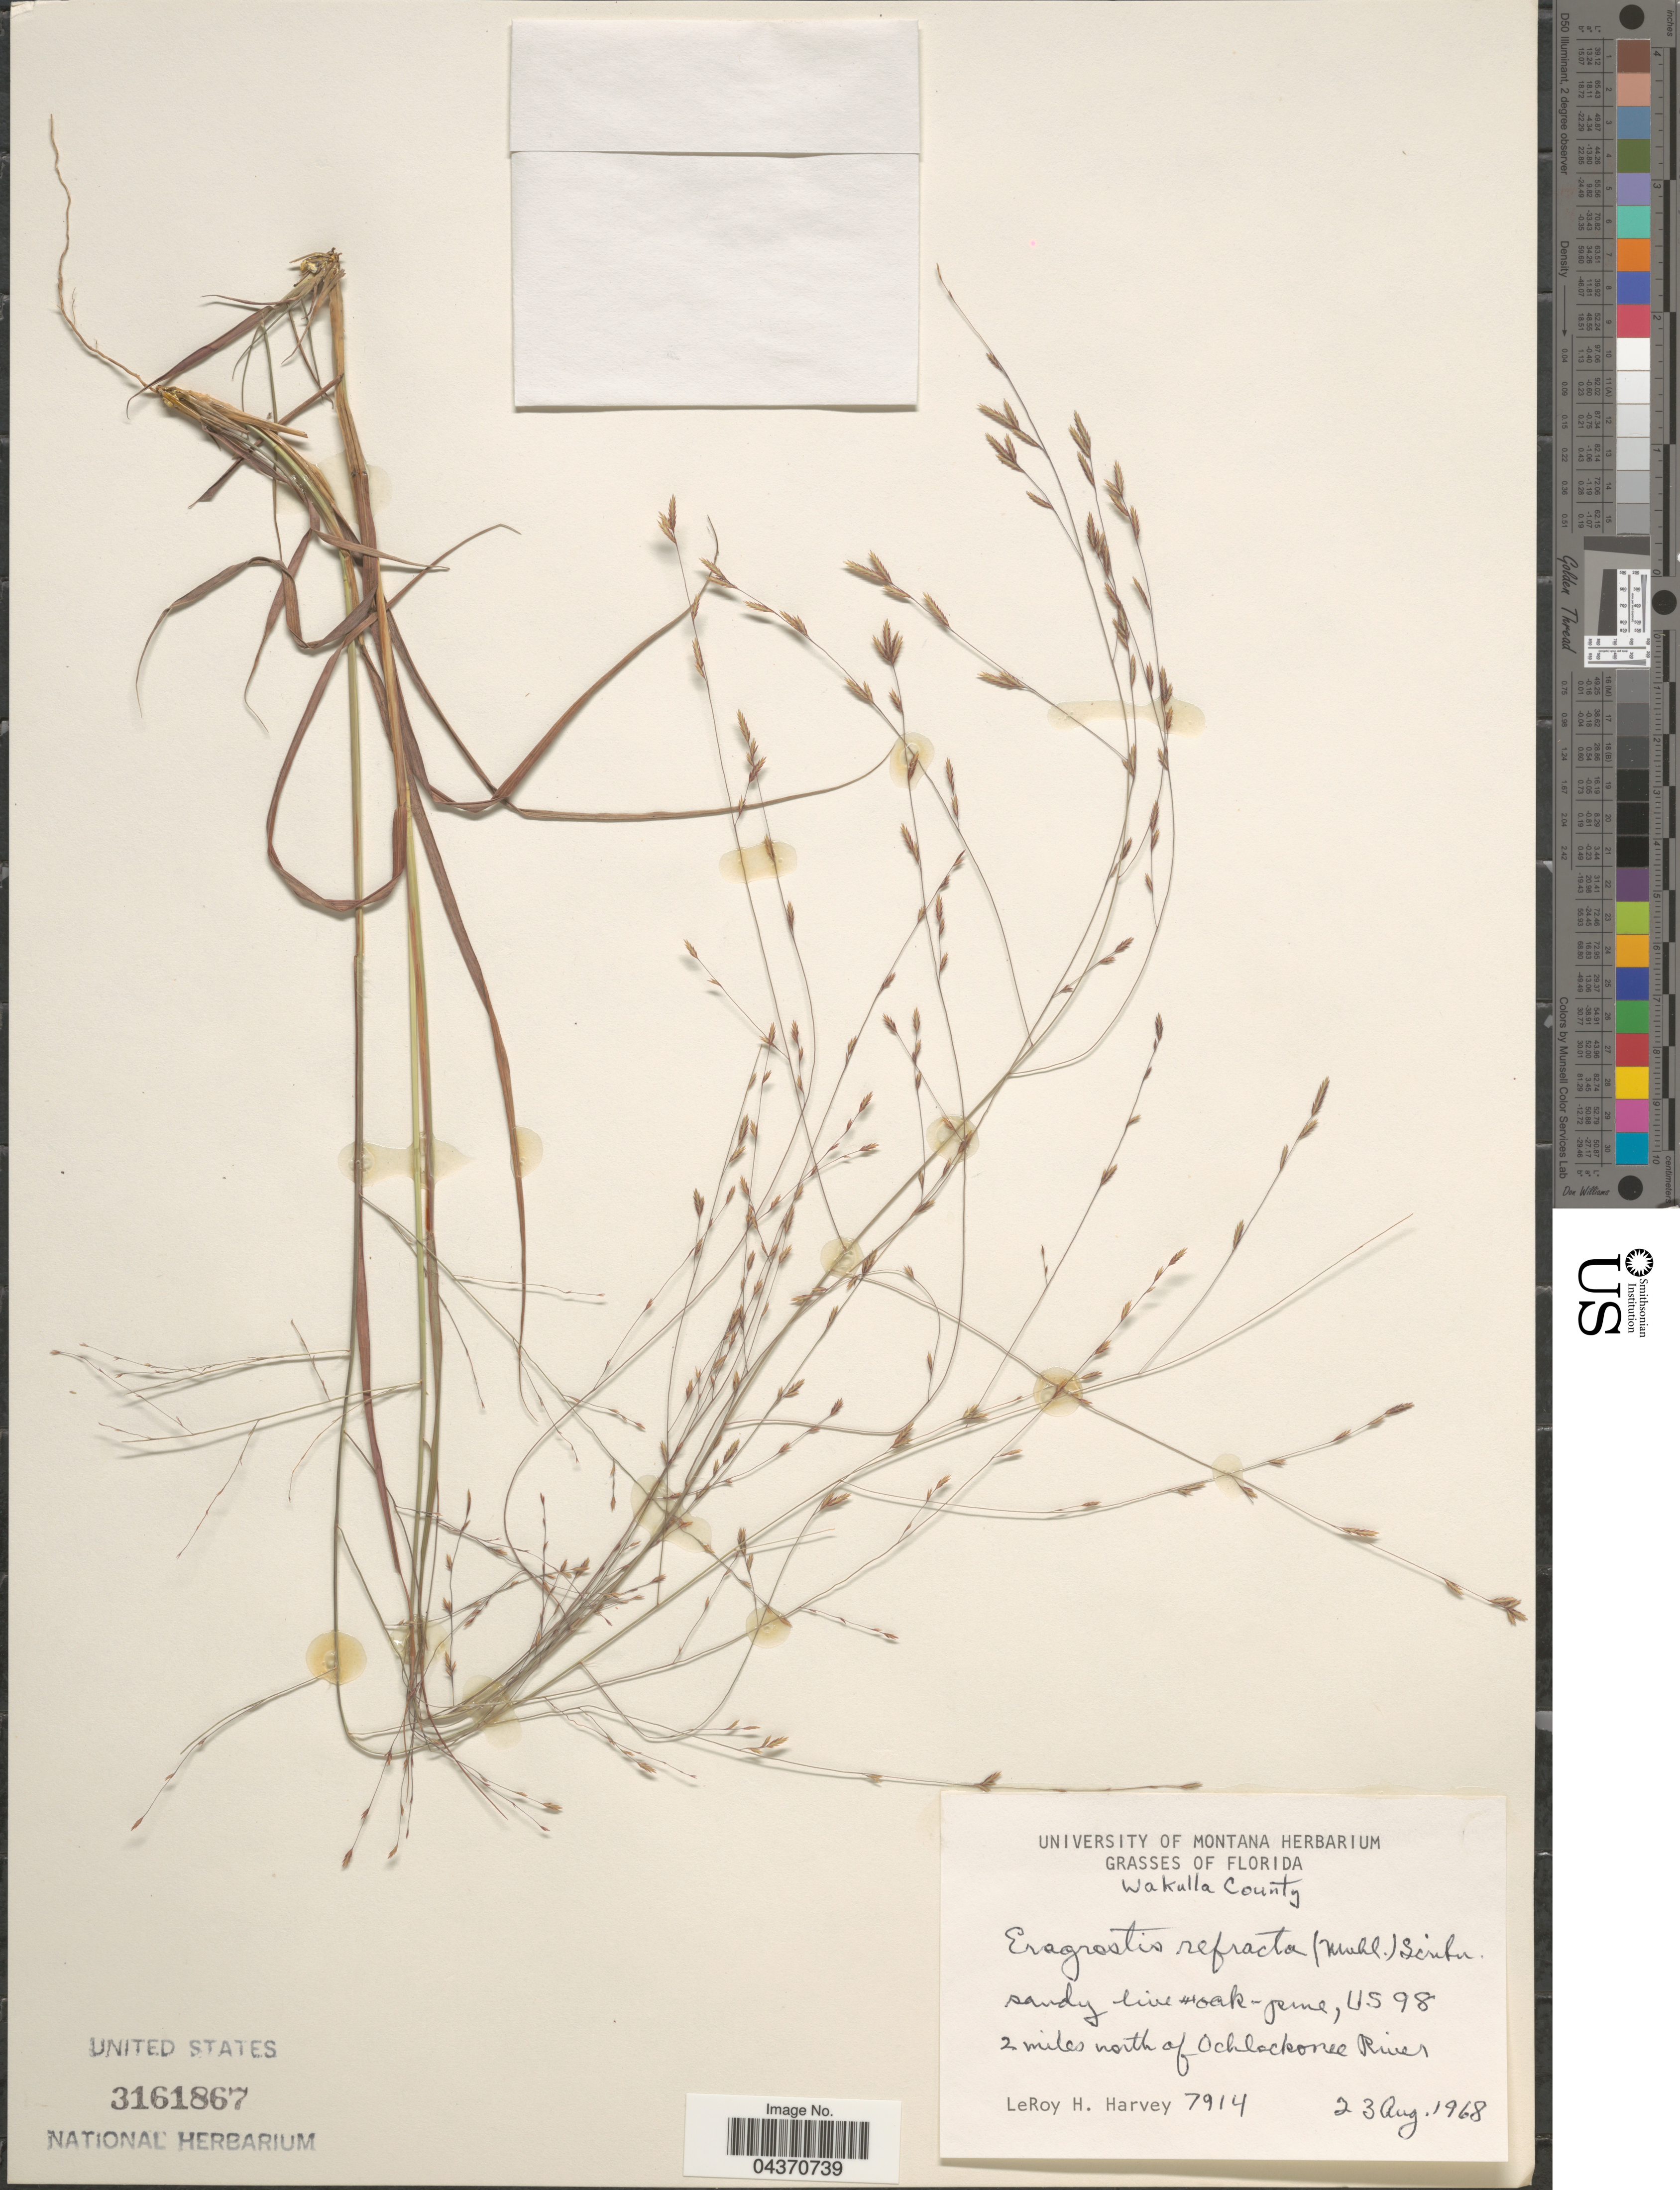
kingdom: Plantae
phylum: Tracheophyta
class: Liliopsida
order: Poales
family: Poaceae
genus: Eragrostis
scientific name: Eragrostis refracta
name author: (Muhl.) Scribn.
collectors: L. H. Harvey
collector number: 7914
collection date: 1968-08-23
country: United States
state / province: Florida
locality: Wakulla County. Sandy live oak-pine, US98. 2 miles north of Ochlockonee River.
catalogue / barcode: US 3161867